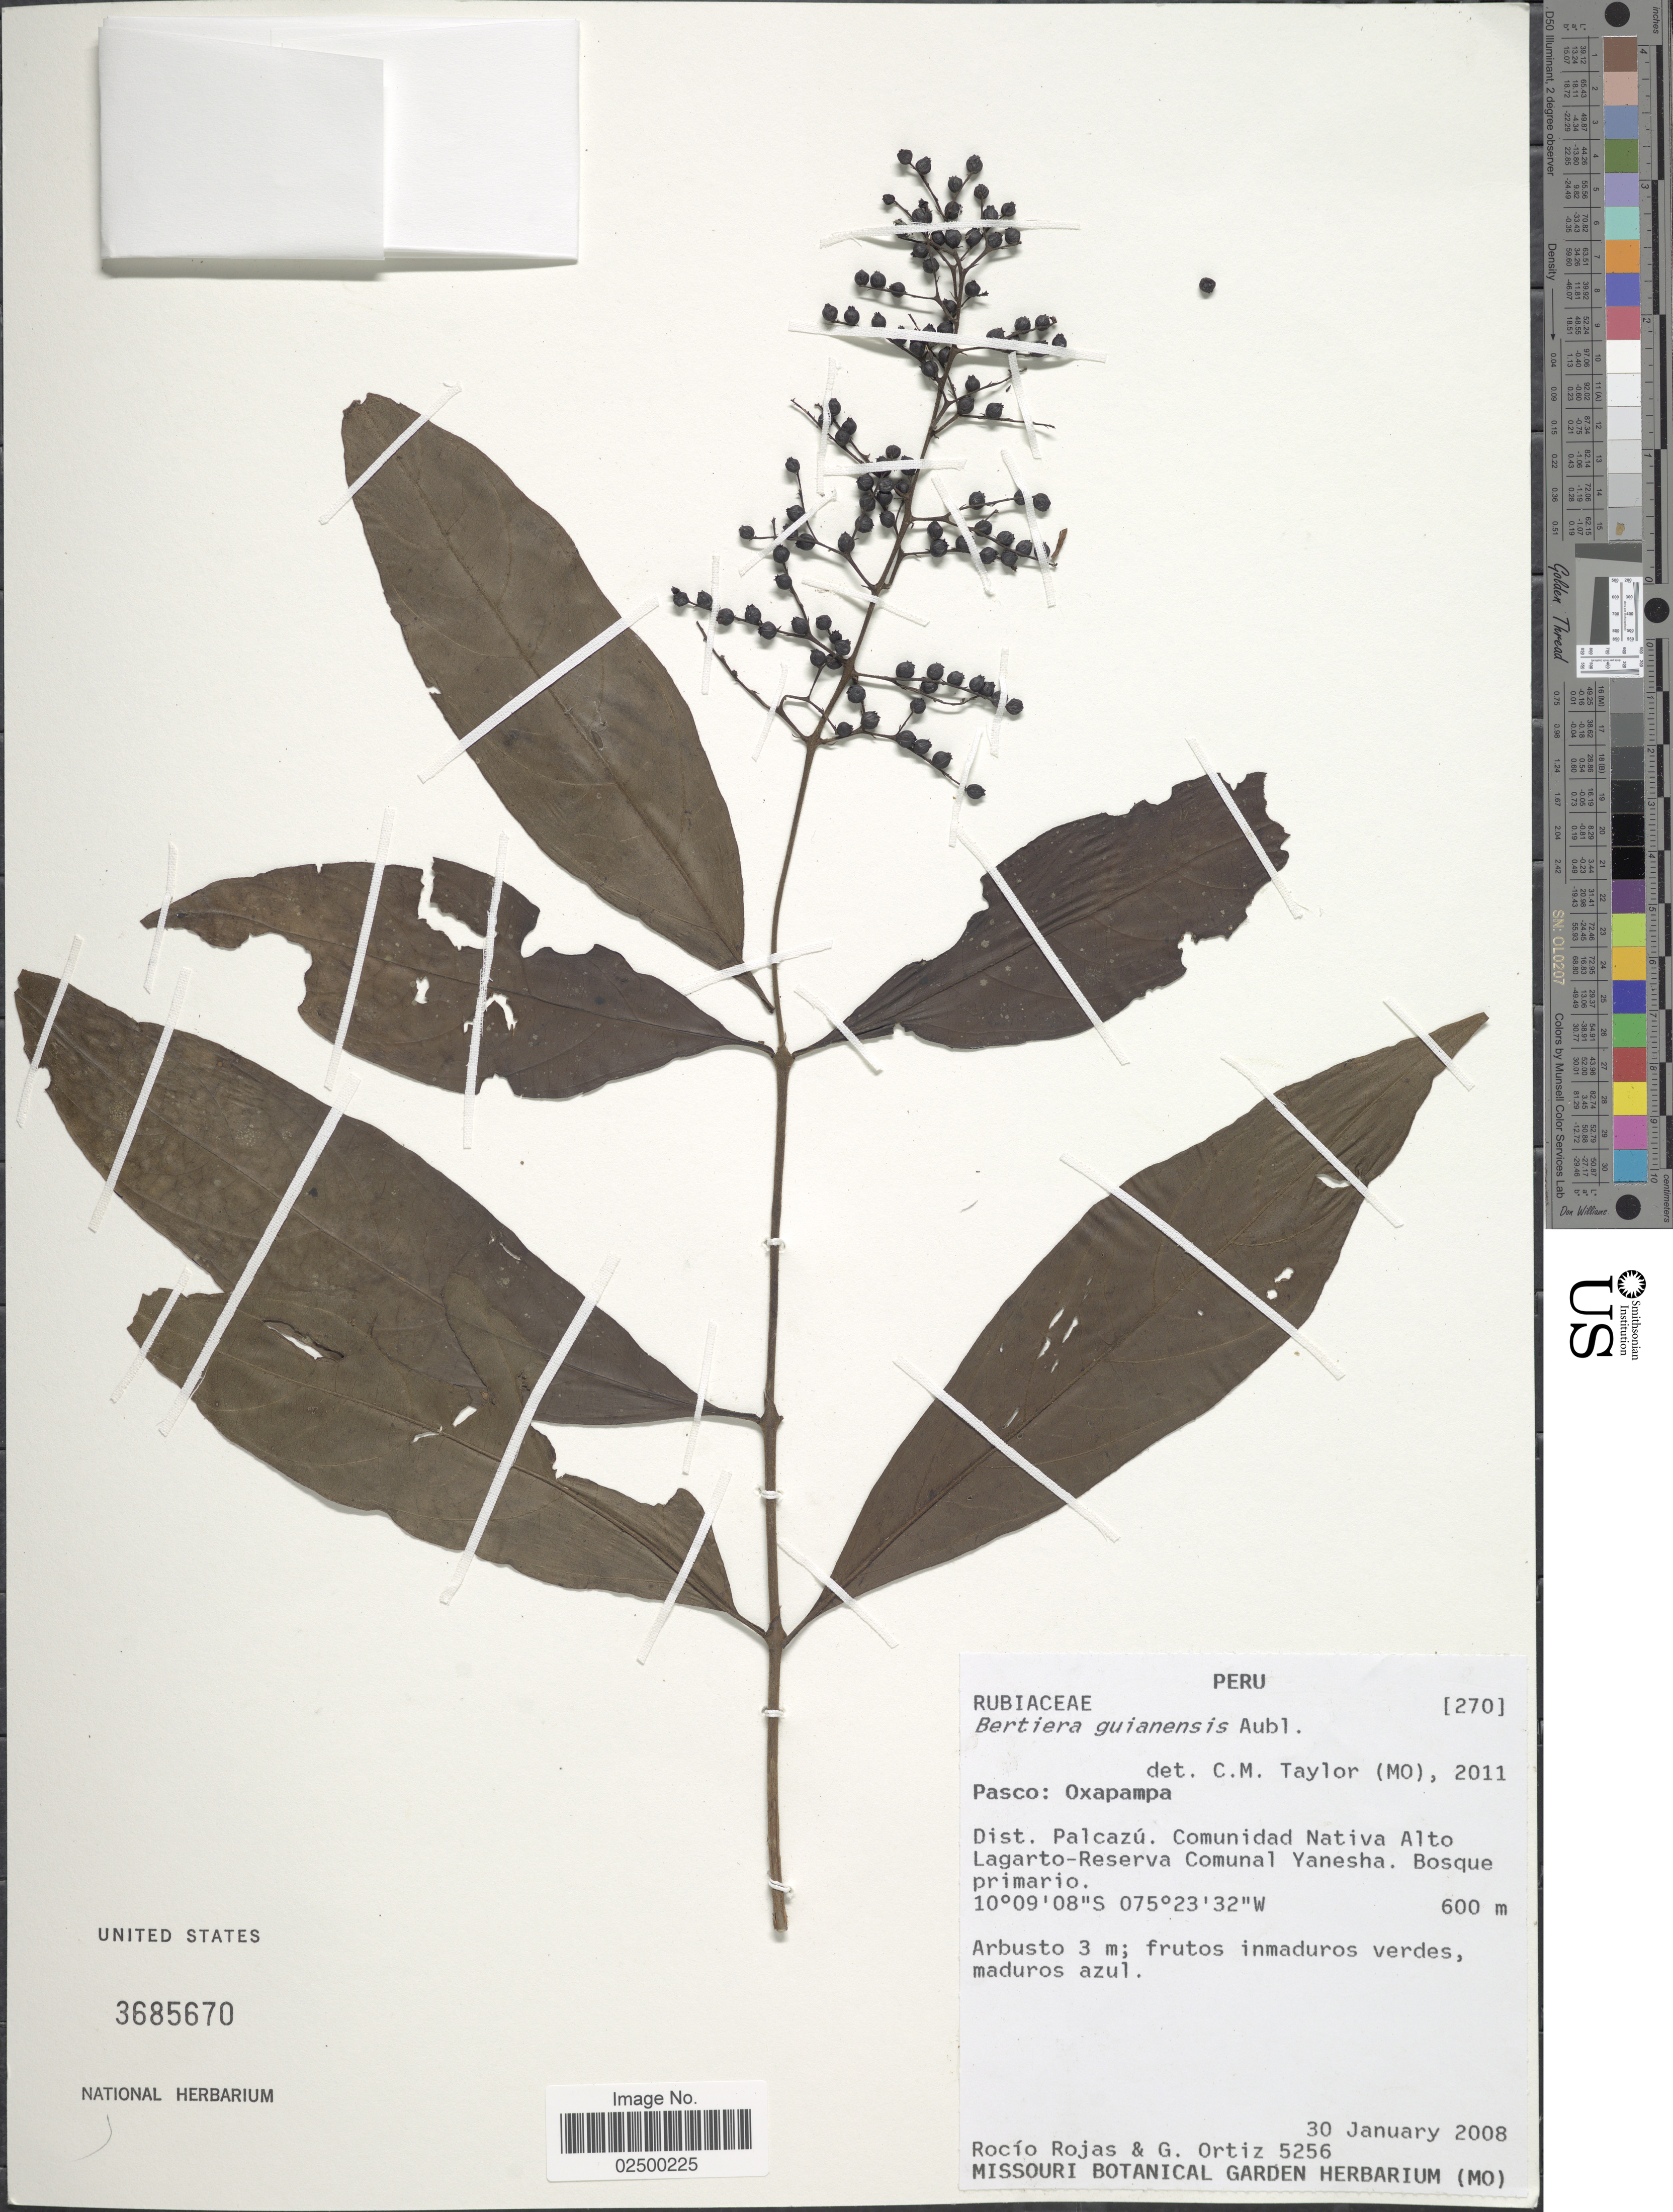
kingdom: Plantae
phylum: Tracheophyta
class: Magnoliopsida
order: Gentianales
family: Rubiaceae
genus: Bertiera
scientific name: Bertiera guianensis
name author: Aubl.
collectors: R. Rojas & G. Ortiz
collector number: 5256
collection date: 2008-01-30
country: Peru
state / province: Pasco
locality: Oxapampa, Dist. Palcazu, Comunidad Nativa Alto Lagarto-Reserva Comunal Yanesha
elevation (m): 600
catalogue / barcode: US 3685670